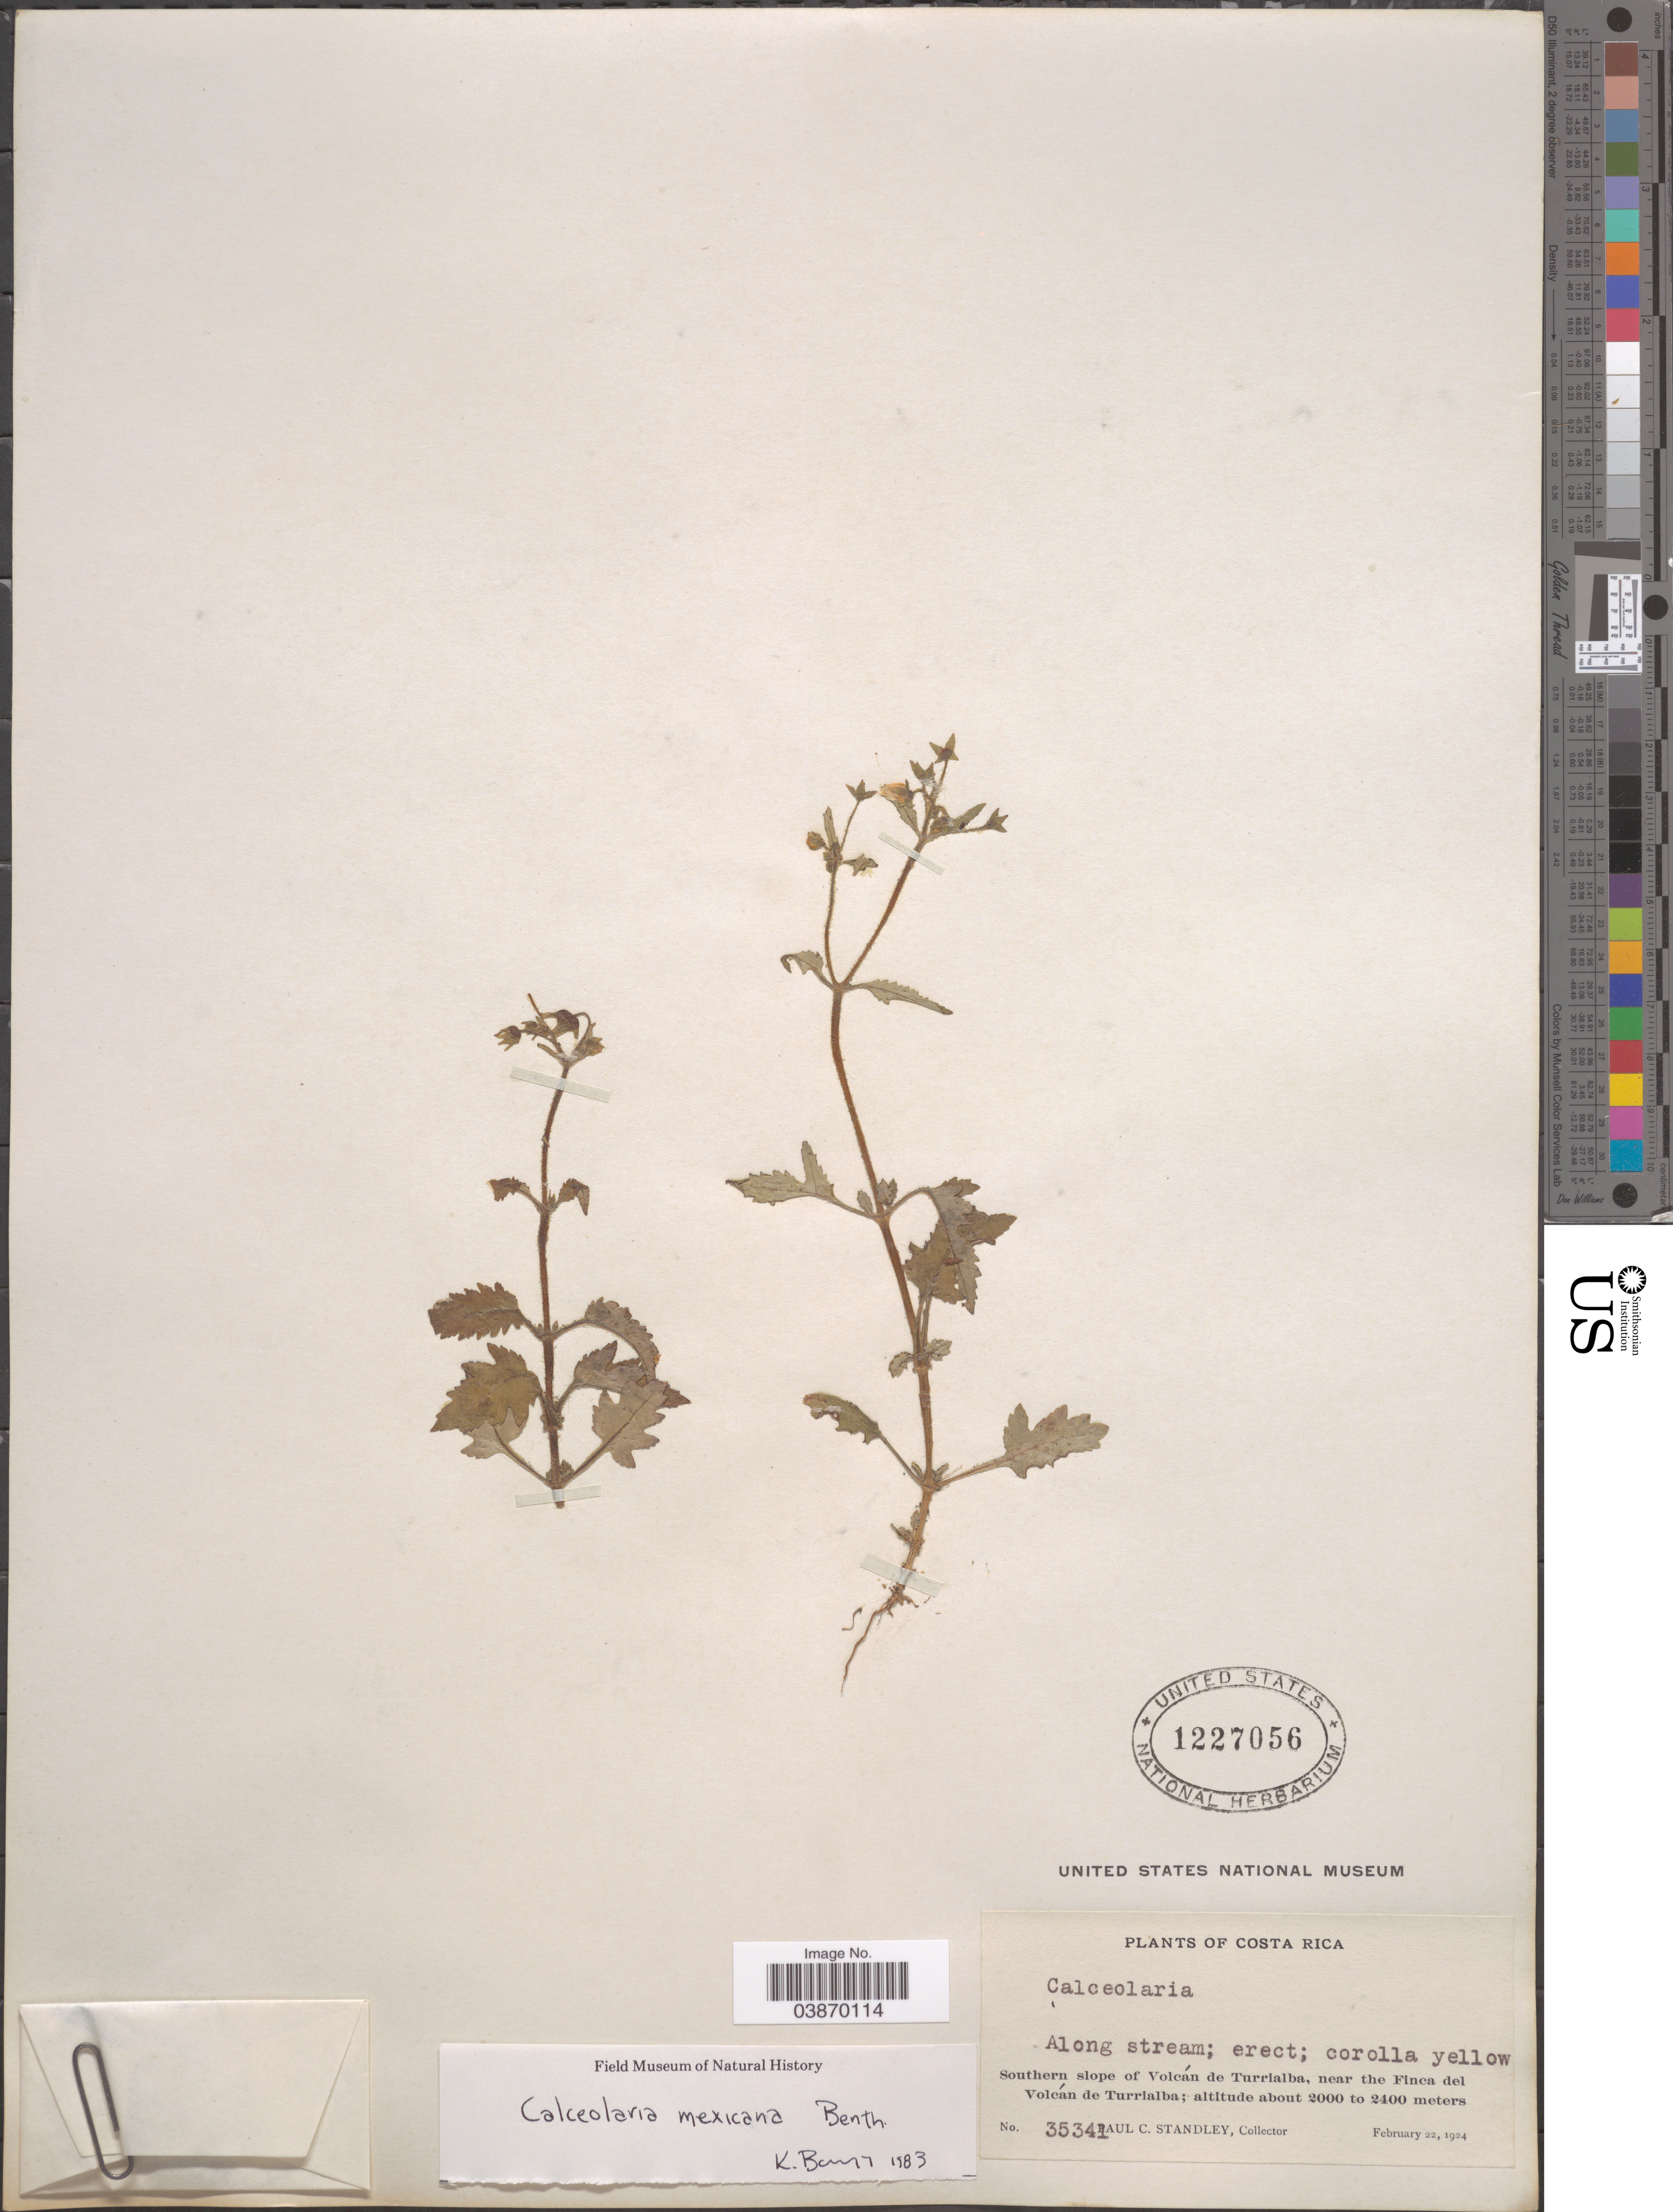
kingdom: Plantae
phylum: Tracheophyta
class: Magnoliopsida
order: Lamiales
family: Calceolariaceae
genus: Calceolaria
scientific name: Calceolaria mexicana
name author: Benth.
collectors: P. C. Standley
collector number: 35341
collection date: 1924-02-22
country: Costa Rica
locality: Southern slope of Volcán de Turrialba, near the Finca del Volcán de Turrialba.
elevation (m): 2000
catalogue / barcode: US 1227056